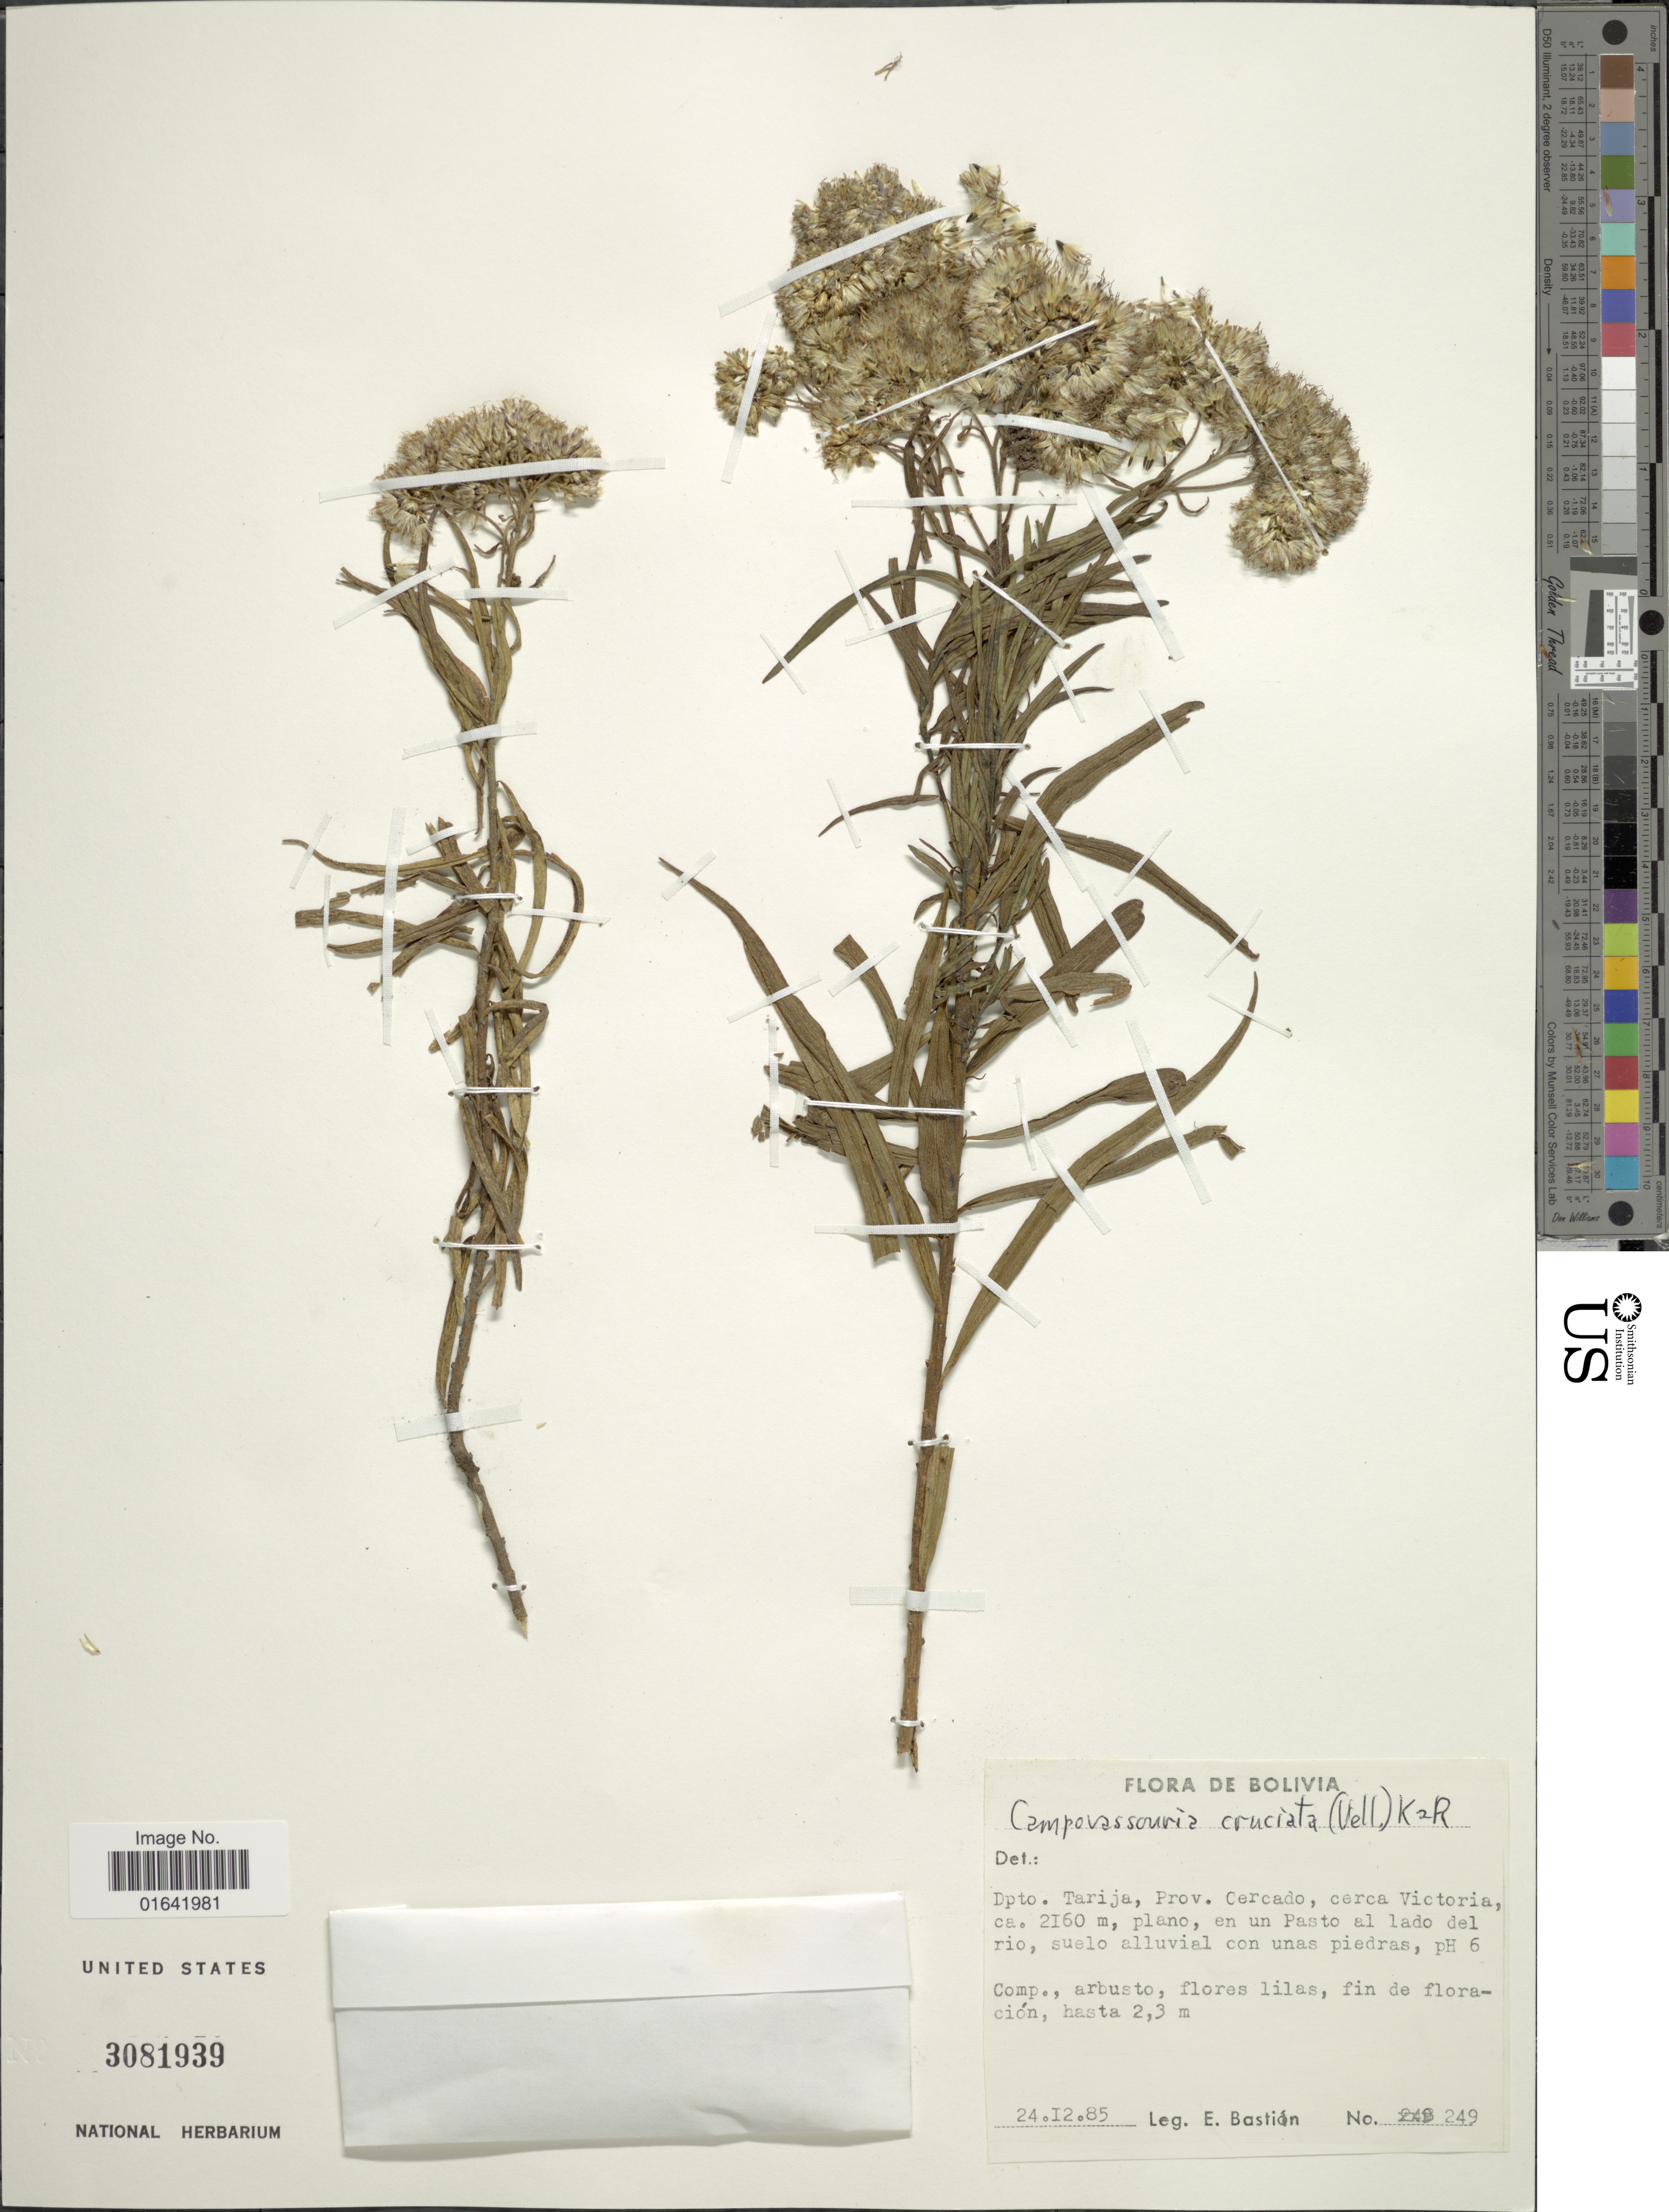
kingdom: Plantae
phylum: Tracheophyta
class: Magnoliopsida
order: Asterales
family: Asteraceae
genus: Campovassouria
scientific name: Campovassouria bupleurifolia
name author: (DC.) R.M. King & H. Rob.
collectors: E. Bastian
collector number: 249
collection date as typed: Transcribed d/m/y: 24/12/85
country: Bolivia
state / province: Tarija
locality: Prov. Cercado, cerca Victoria, plano, en un Pasto al lado del rio, suela alluvial con unas piedras, pH 6.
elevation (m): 2160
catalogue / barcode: US 3081939